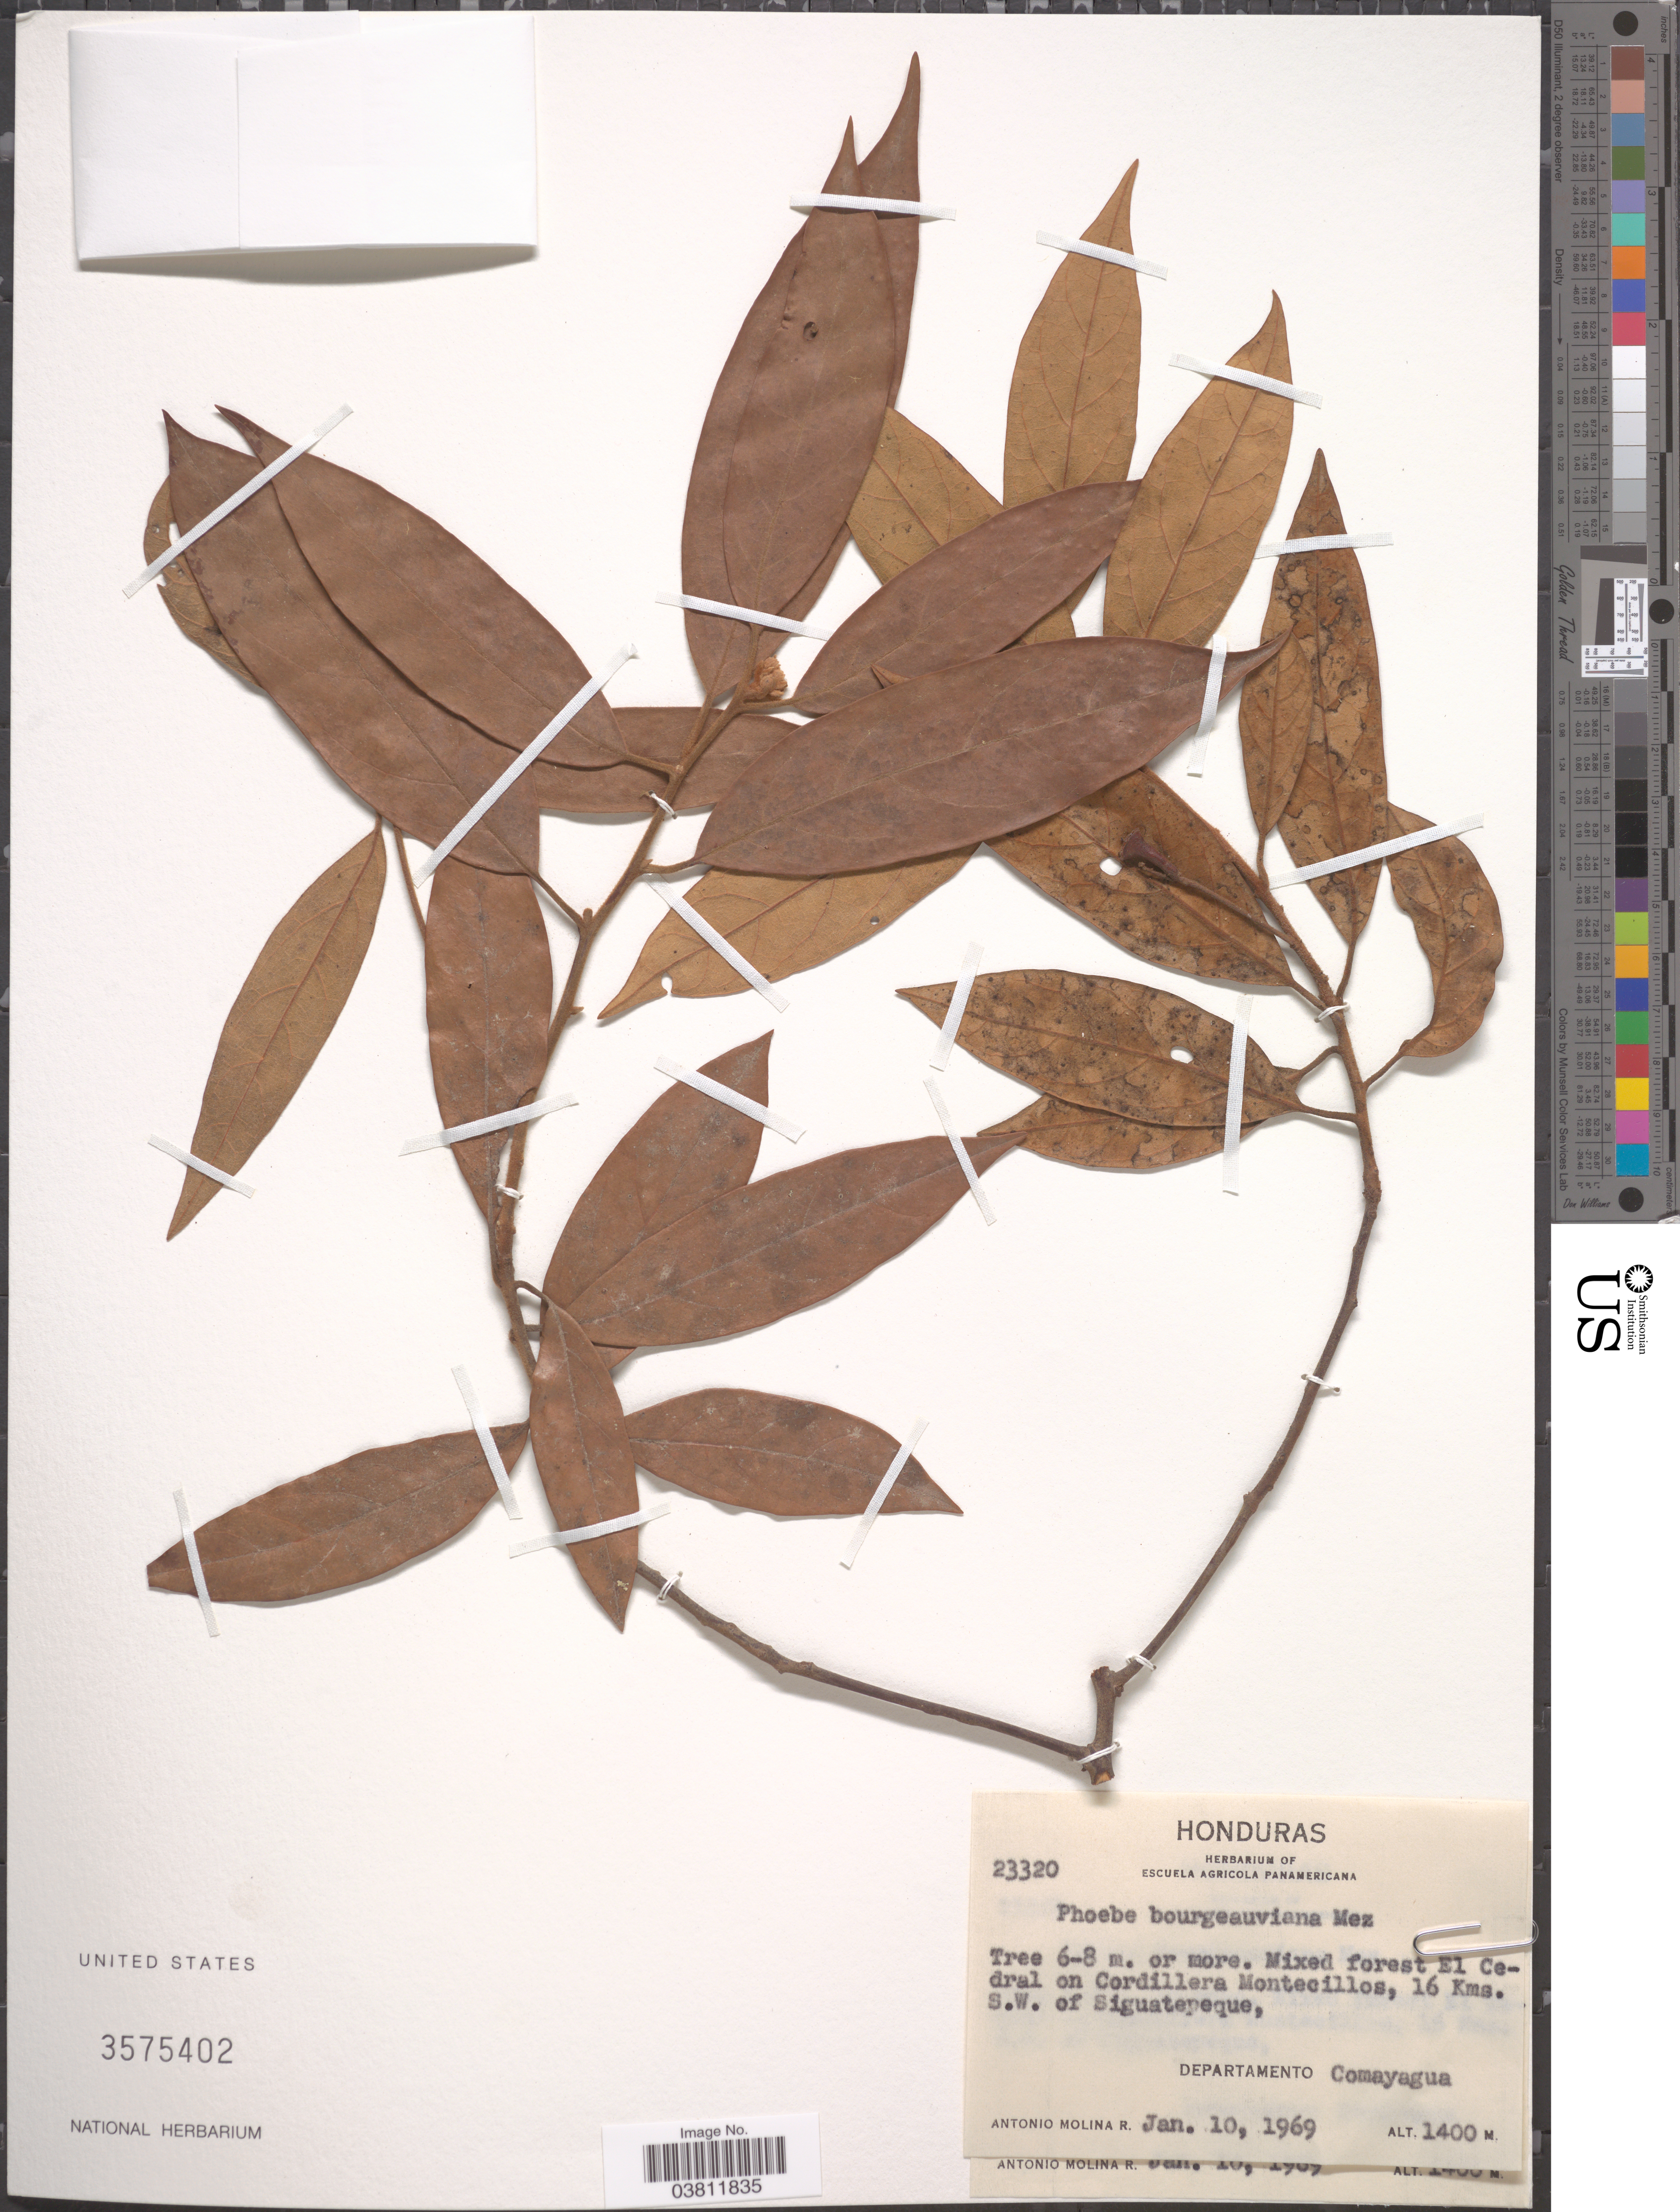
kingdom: Plantae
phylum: Tracheophyta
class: Magnoliopsida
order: Laurales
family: Lauraceae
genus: Phoebe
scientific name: Phoebe bourgeauviana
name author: Mez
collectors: A. Molina R.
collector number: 23320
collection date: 1969-01-10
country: Honduras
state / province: Comayagua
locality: El Cedral on Cordillera Montecillos, 16 Kms. S.W. of Siguatepeque, Departamento Comayagua.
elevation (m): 1400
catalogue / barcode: US 3575402